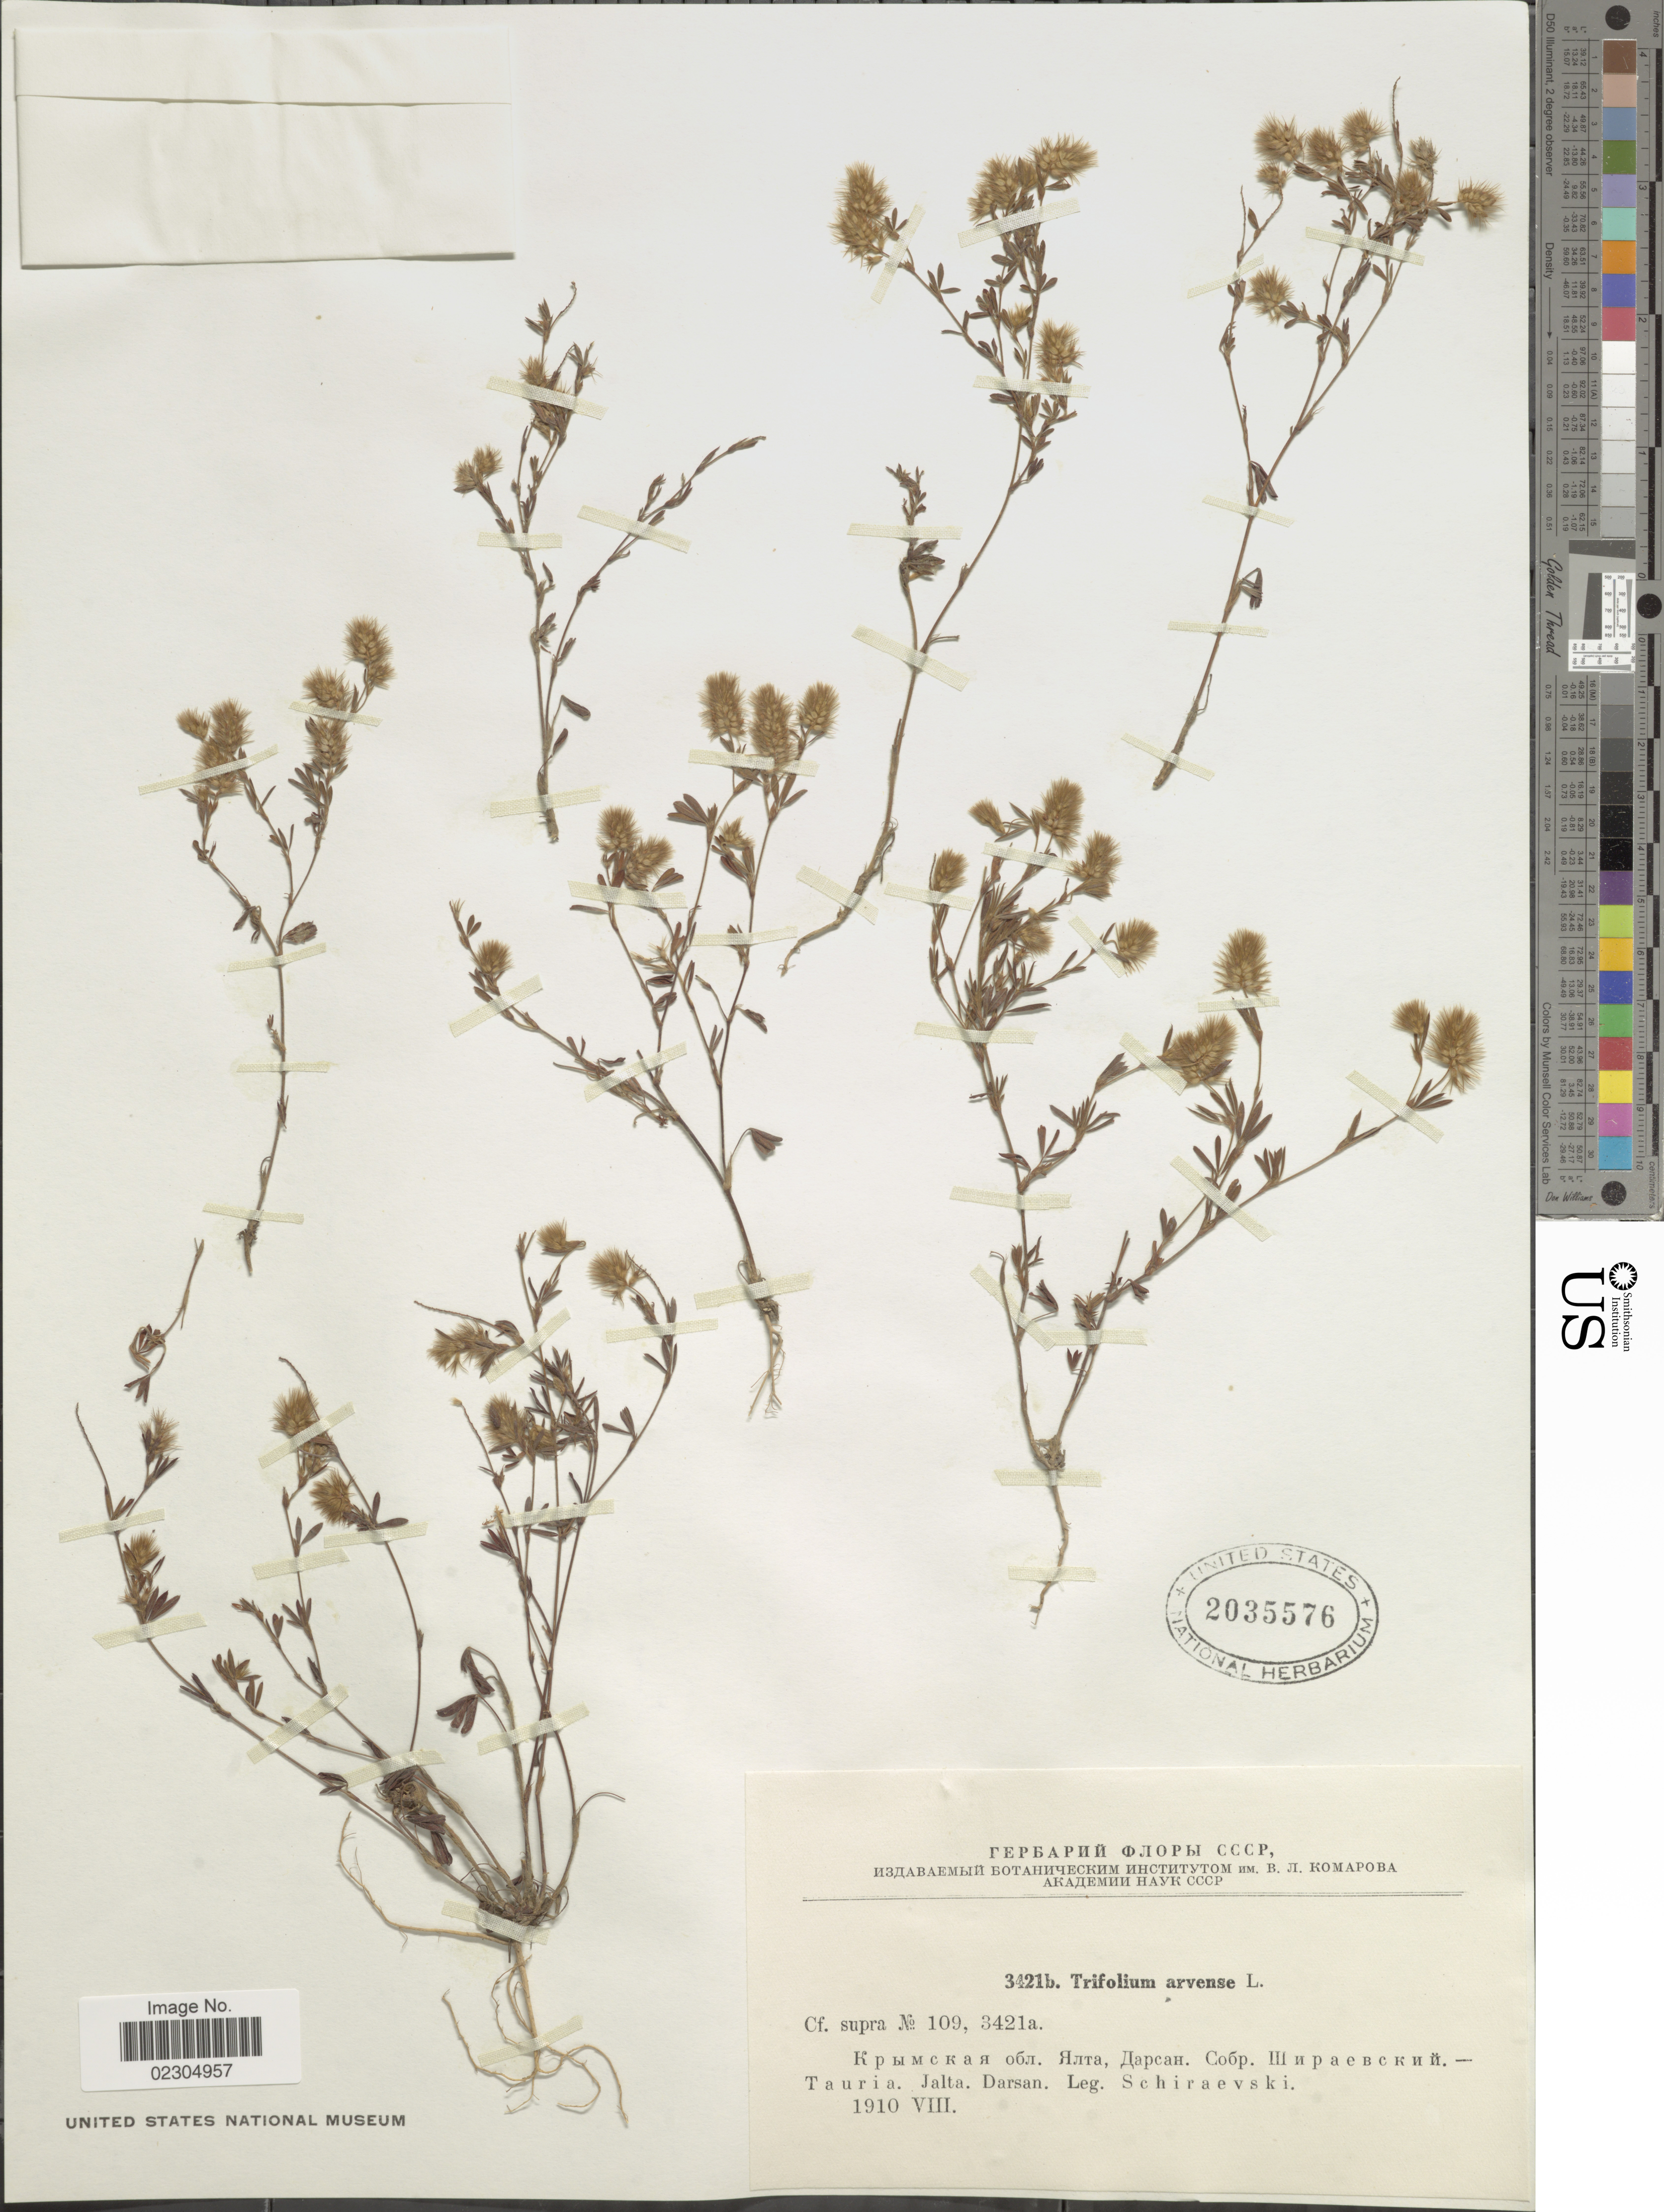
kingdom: Plantae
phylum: Tracheophyta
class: Magnoliopsida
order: Fabales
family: Fabaceae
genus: Trifolium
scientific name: Trifolium arvense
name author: L.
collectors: I. Schiraevsky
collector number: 109/3421a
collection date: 1910-08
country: Ukraine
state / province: Crimea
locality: Tauria. Jalta. Darsan.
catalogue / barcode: US 2035576